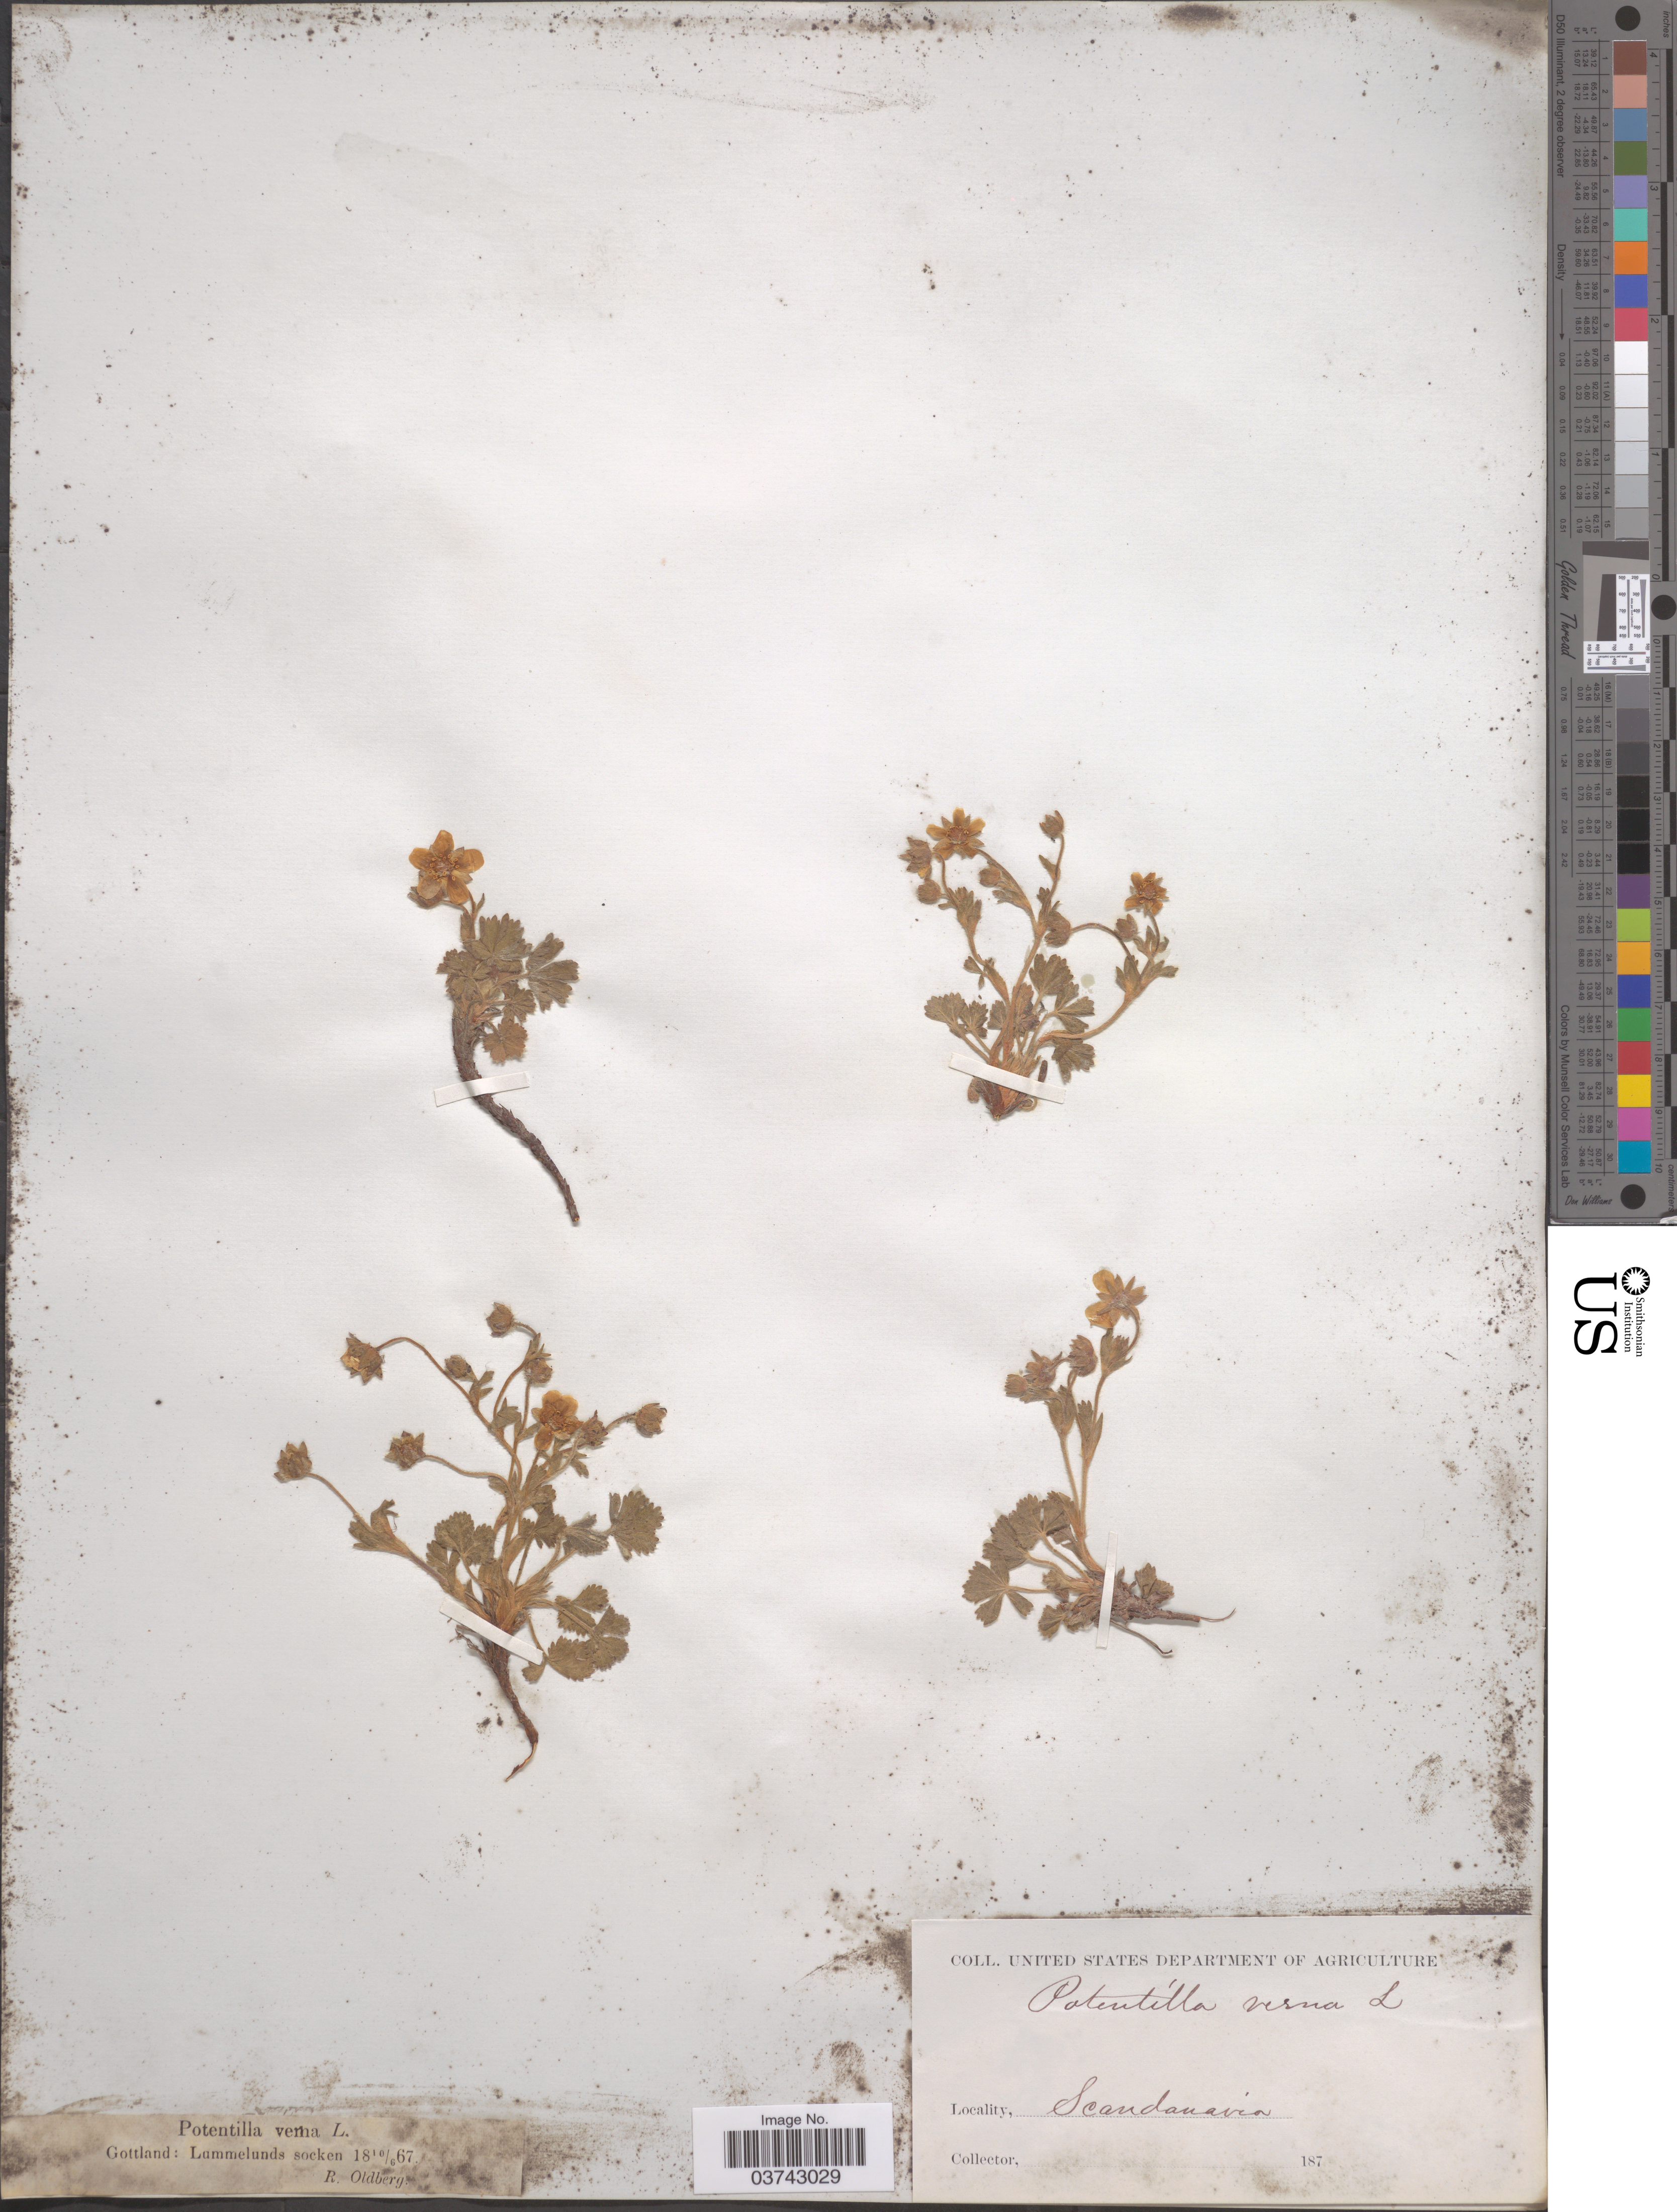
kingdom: Plantae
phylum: Tracheophyta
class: Magnoliopsida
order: Rosales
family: Rosaceae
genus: Potentilla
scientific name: Potentilla verna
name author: L.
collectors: R. Oldberg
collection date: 1867-06-10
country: Sweden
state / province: Gotland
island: Gotland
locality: Gottland: Lummelunds socken. Scandinavia.